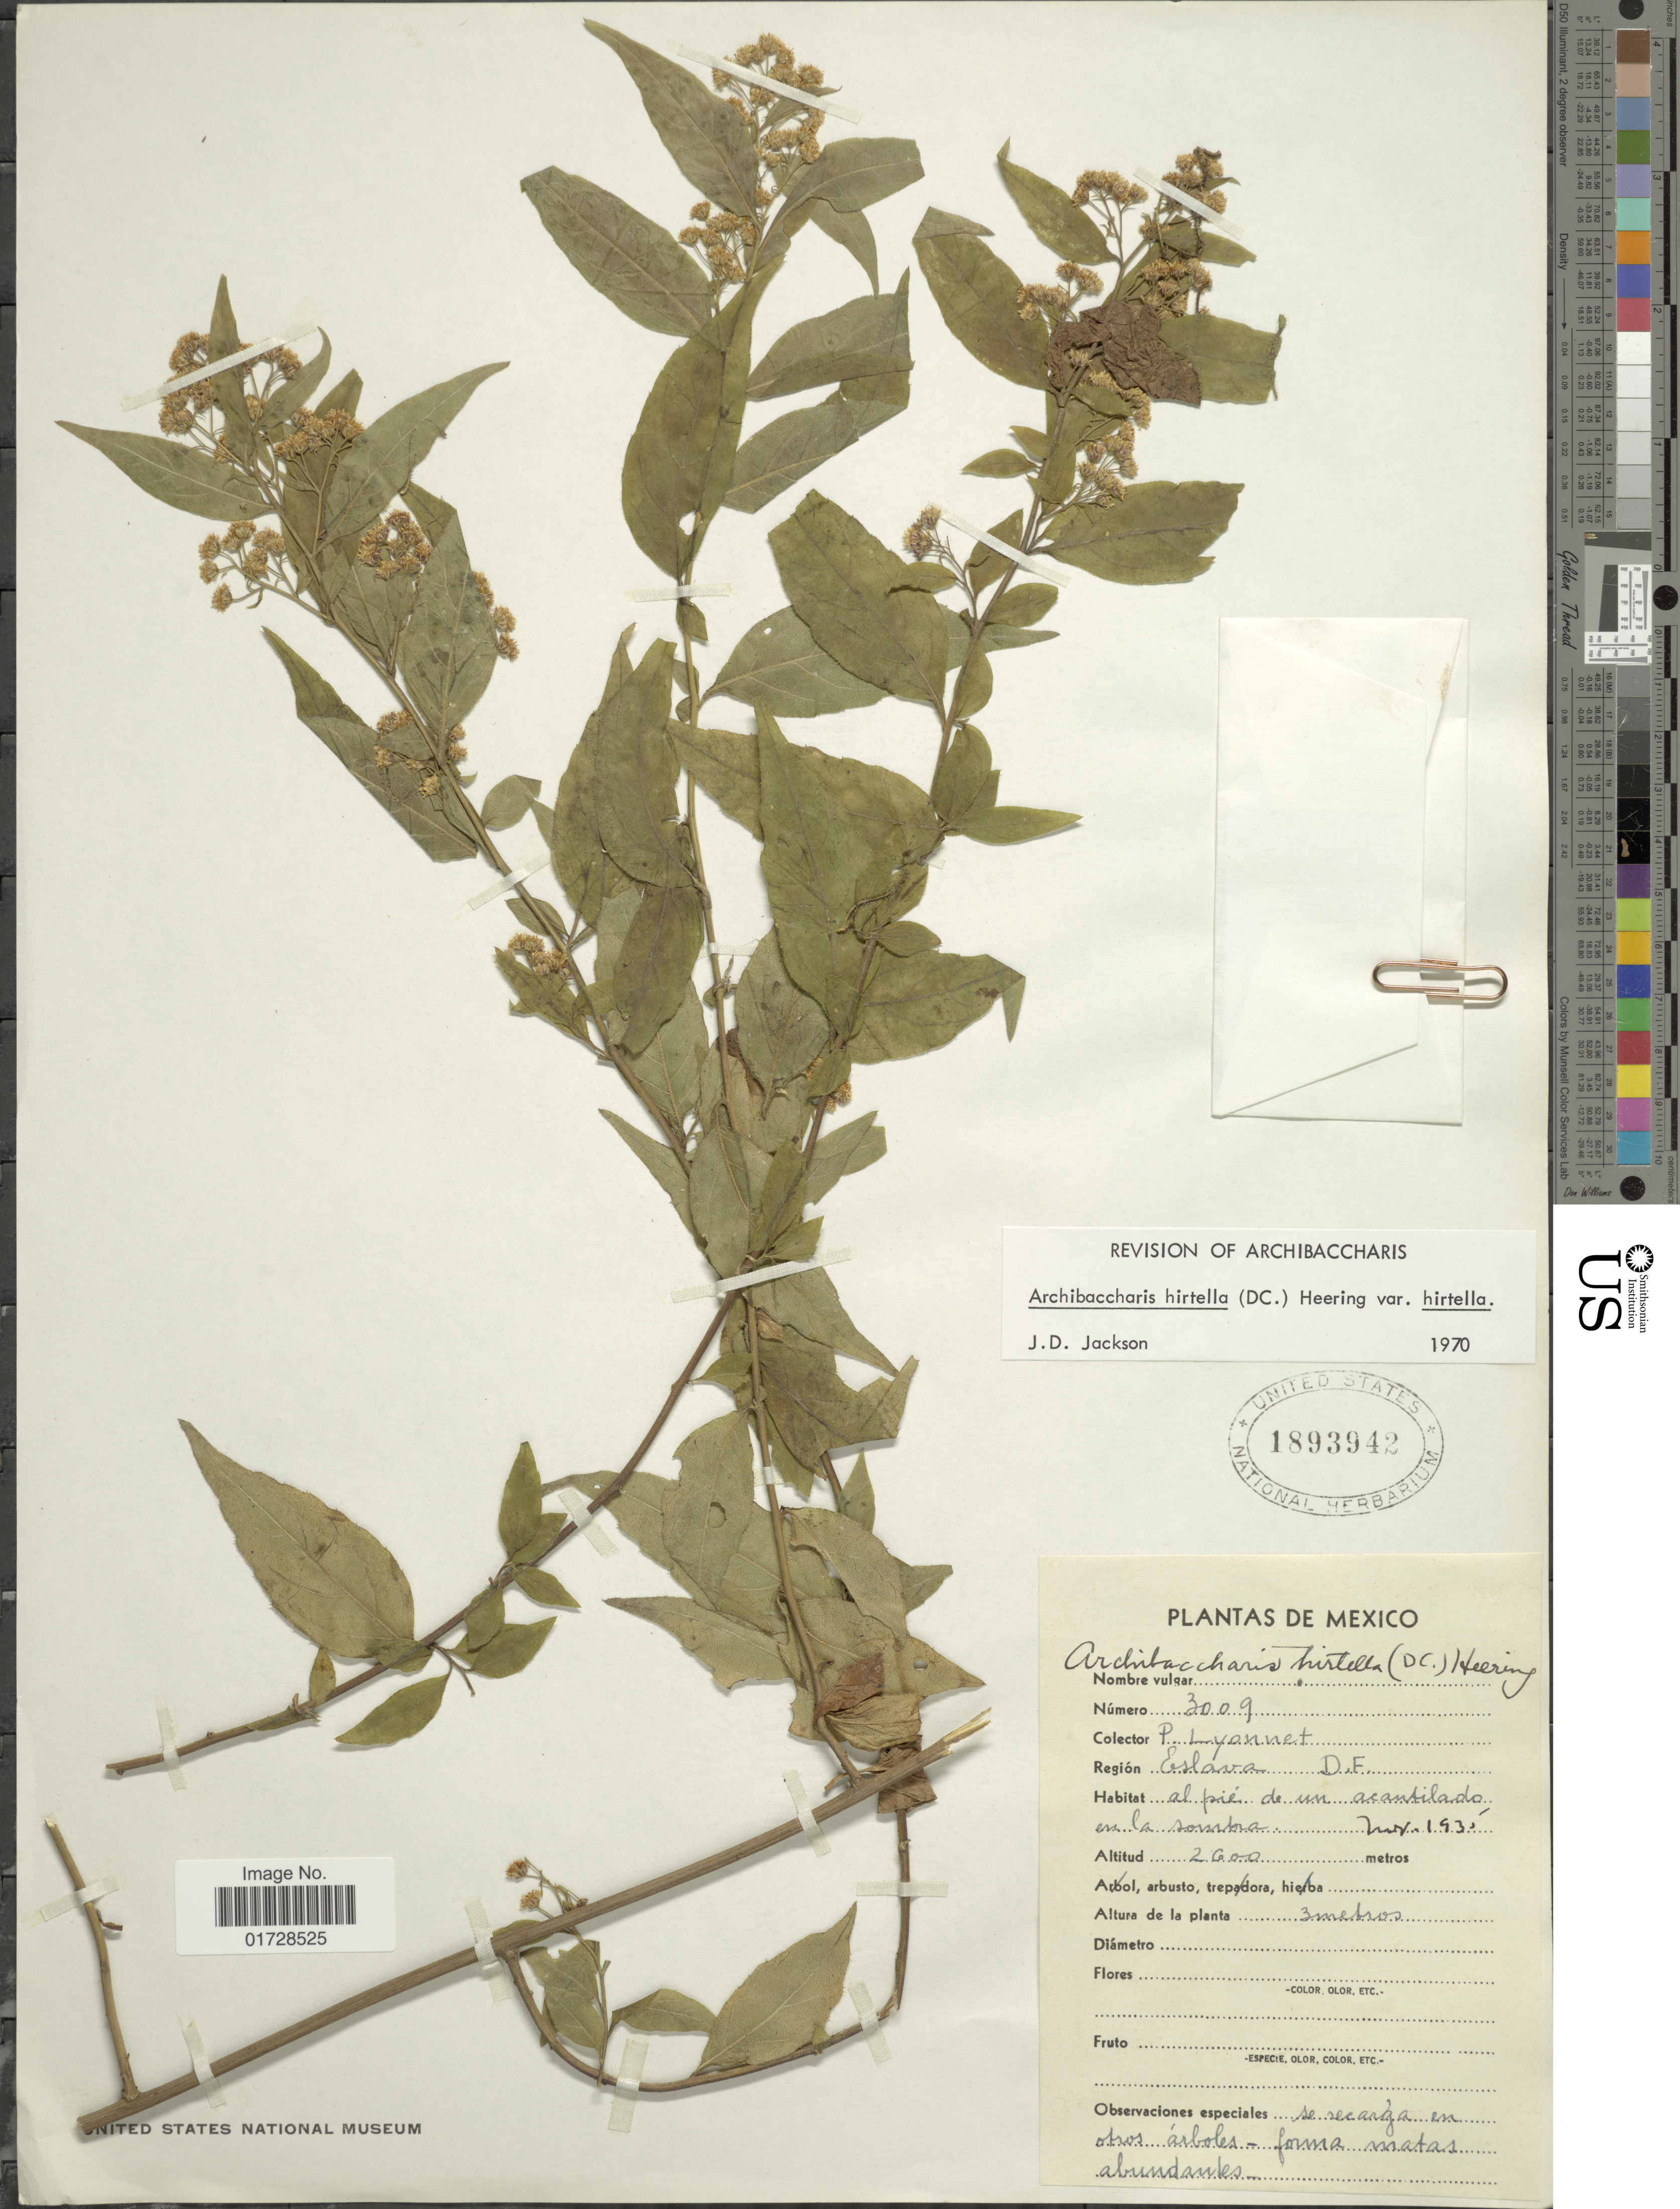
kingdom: Plantae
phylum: Tracheophyta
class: Magnoliopsida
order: Asterales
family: Asteraceae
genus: Archibaccharis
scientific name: Archibaccharis hirtella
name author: (DC.) Heering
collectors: P. Lyonnet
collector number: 3009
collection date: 1935-11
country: Mexico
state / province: Distrito Federal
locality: Eslava, D. F.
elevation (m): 2600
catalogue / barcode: US 1893942